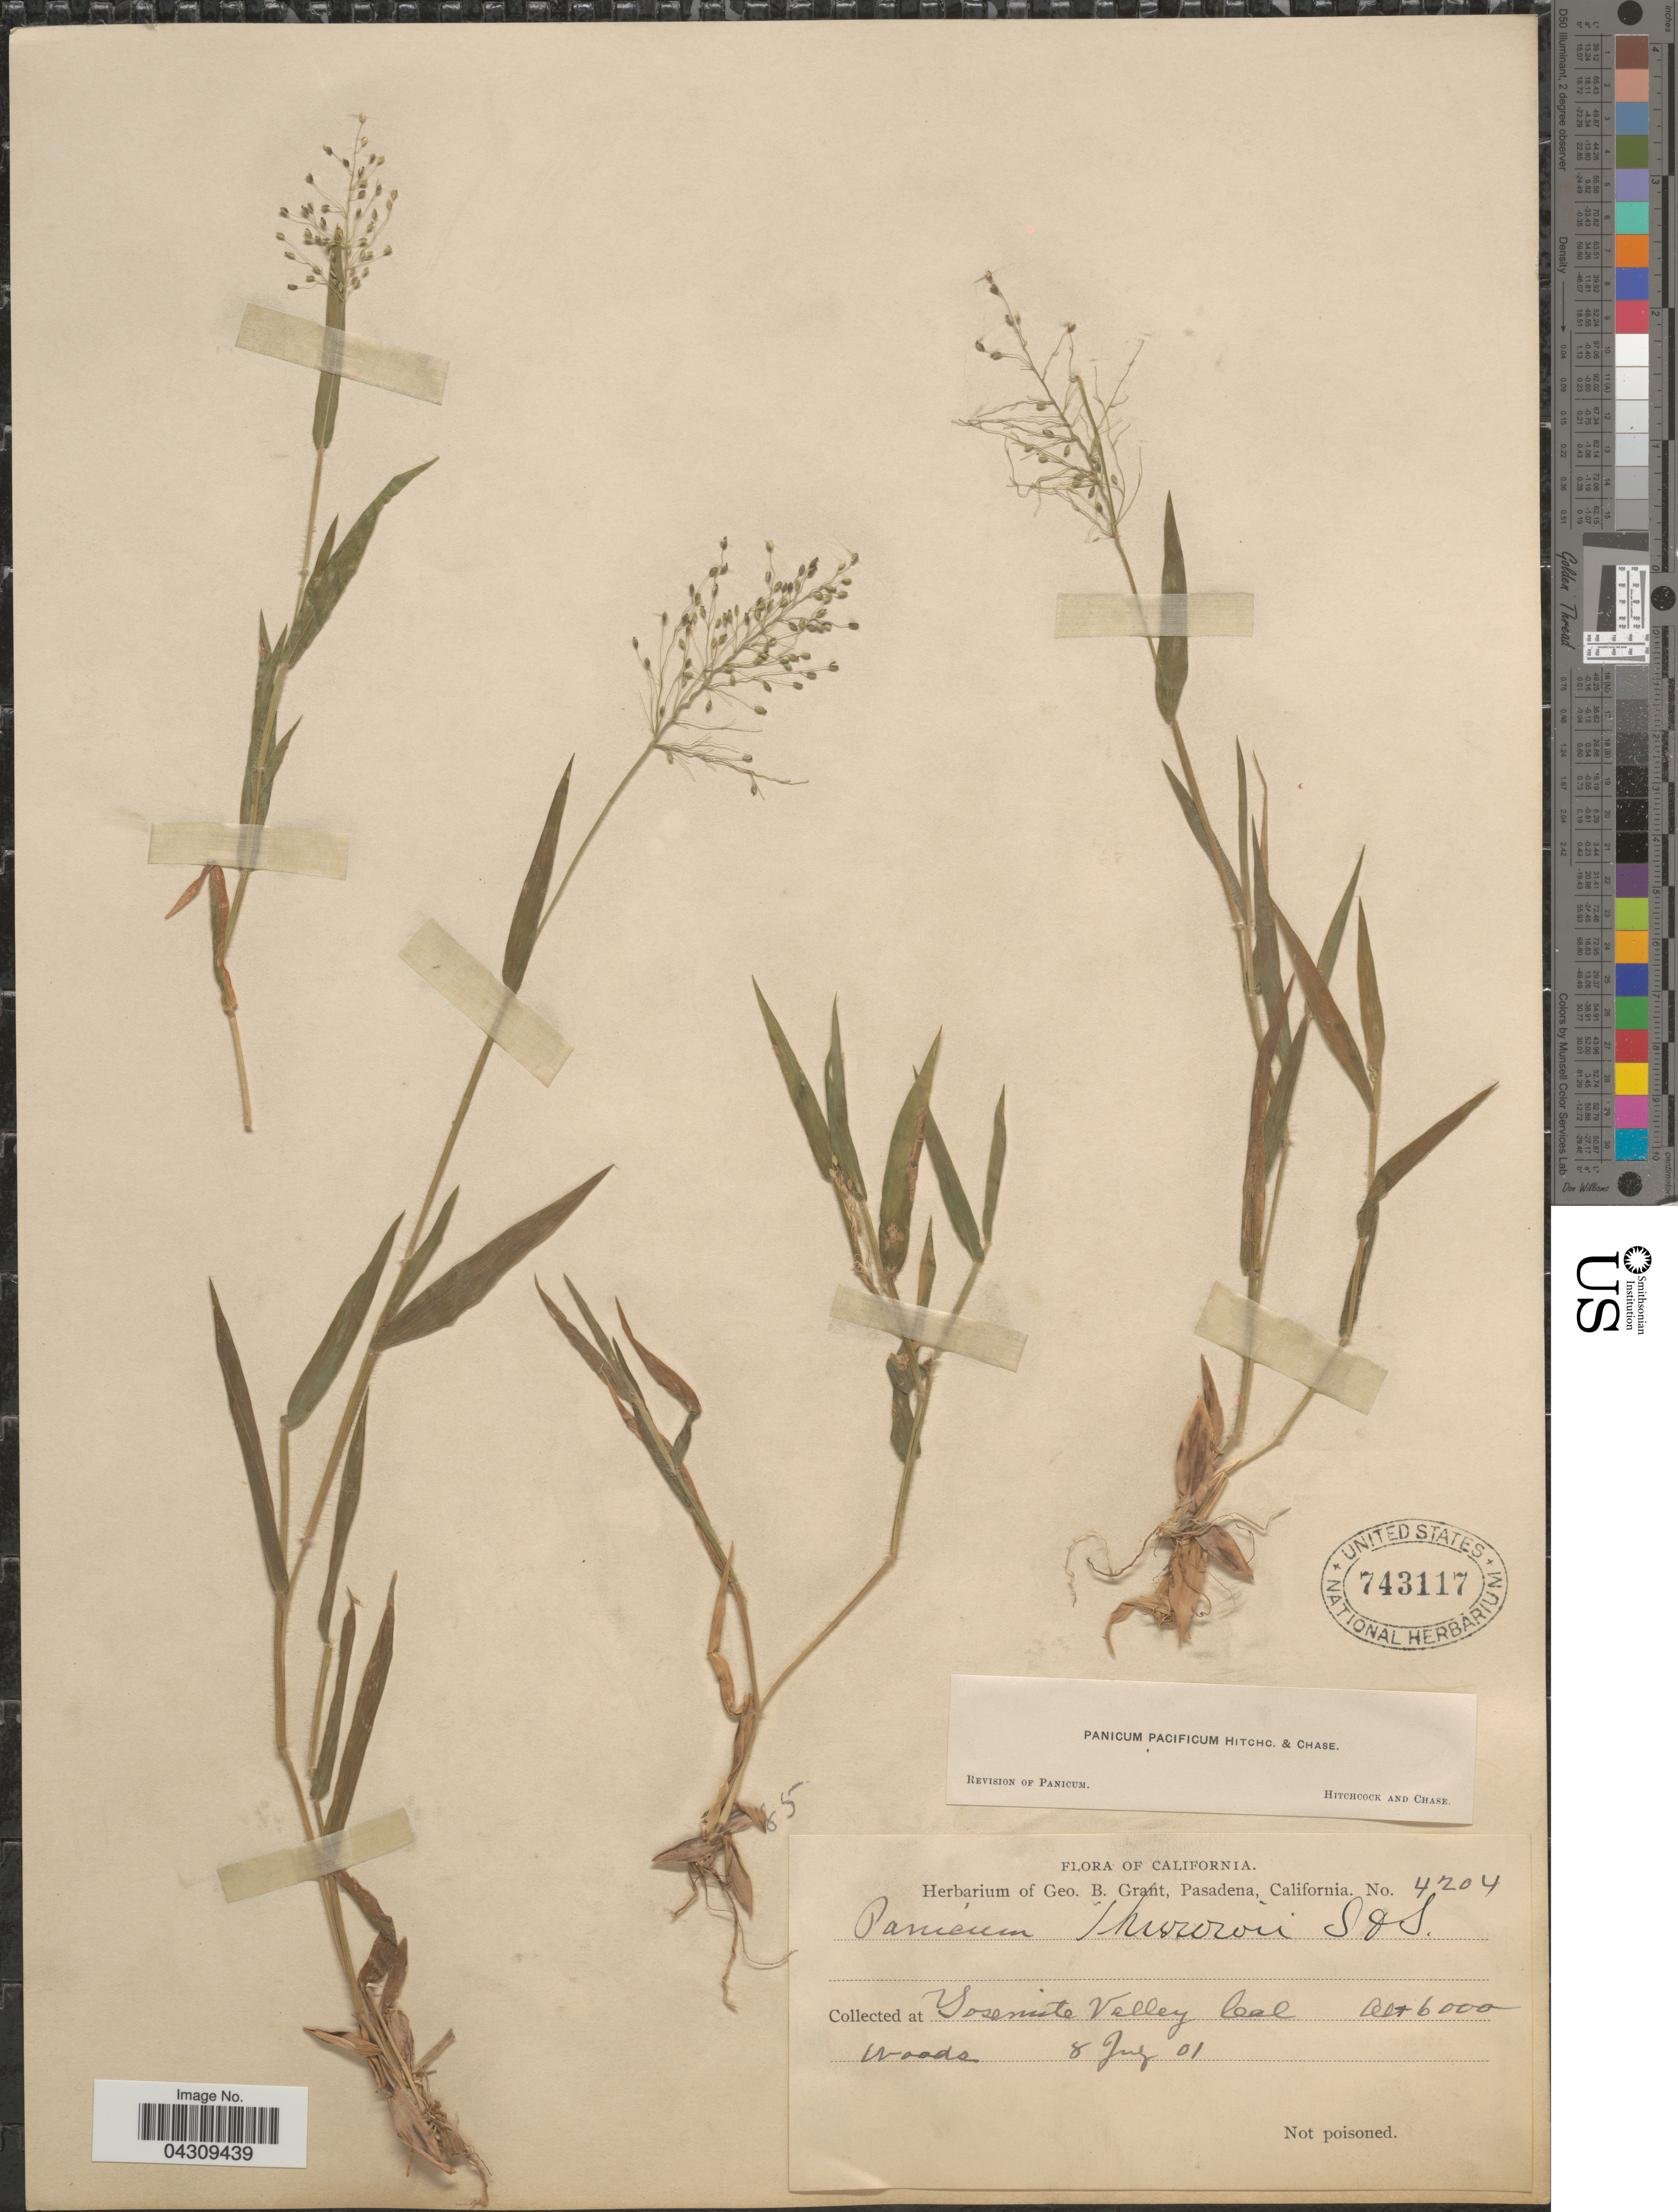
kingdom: Plantae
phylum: Tracheophyta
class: Liliopsida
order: Poales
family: Poaceae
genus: Dichanthelium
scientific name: Dichanthelium acuminatum var. acuminatum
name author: (Sw.) Gould & C.A. Clark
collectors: ex herb. Geo. B. Grant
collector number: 4204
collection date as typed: Transcribed d/m/y: 8/7/1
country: United States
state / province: California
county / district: Mariposa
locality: Yosemite Valley.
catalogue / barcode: US 743117